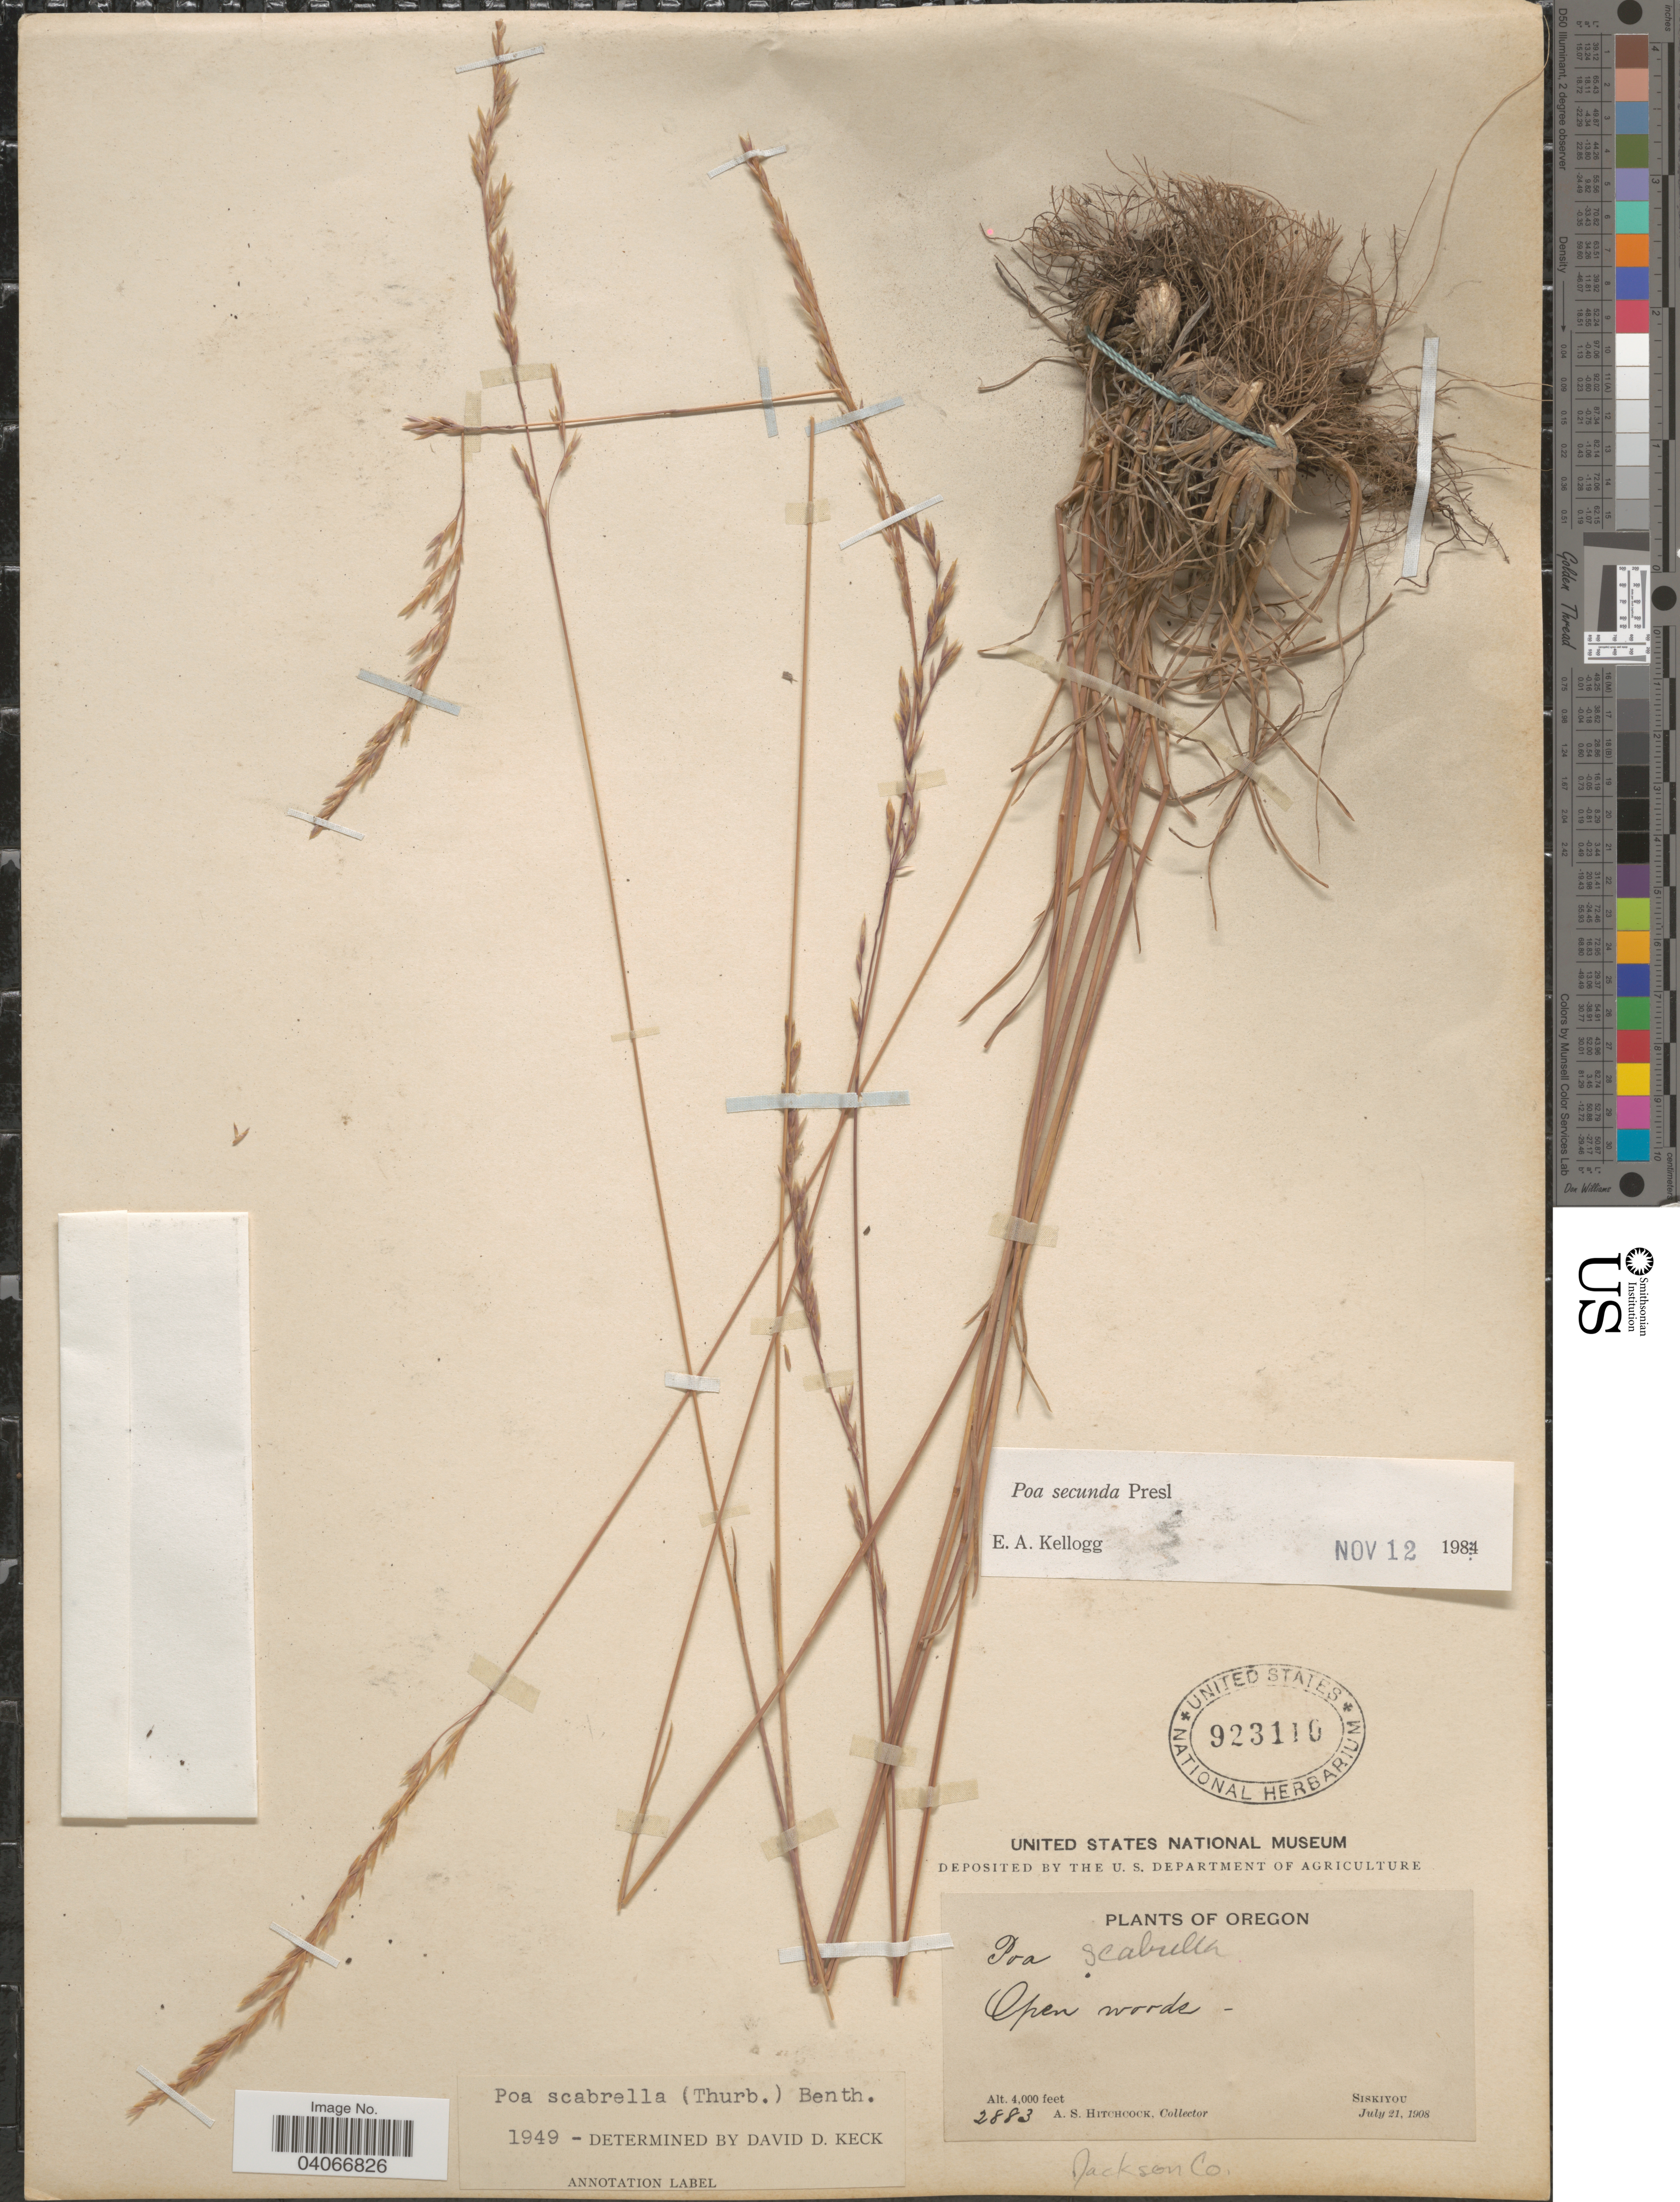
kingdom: Plantae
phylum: Tracheophyta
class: Liliopsida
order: Poales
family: Poaceae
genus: Poa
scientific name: Poa secunda subsp. secunda var. scabrella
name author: (Thurb.) Soreng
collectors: A. S. Hitchcock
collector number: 2883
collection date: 1908-07-21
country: United States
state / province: Oregon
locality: Siskiyou.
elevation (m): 1219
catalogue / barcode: US 923110